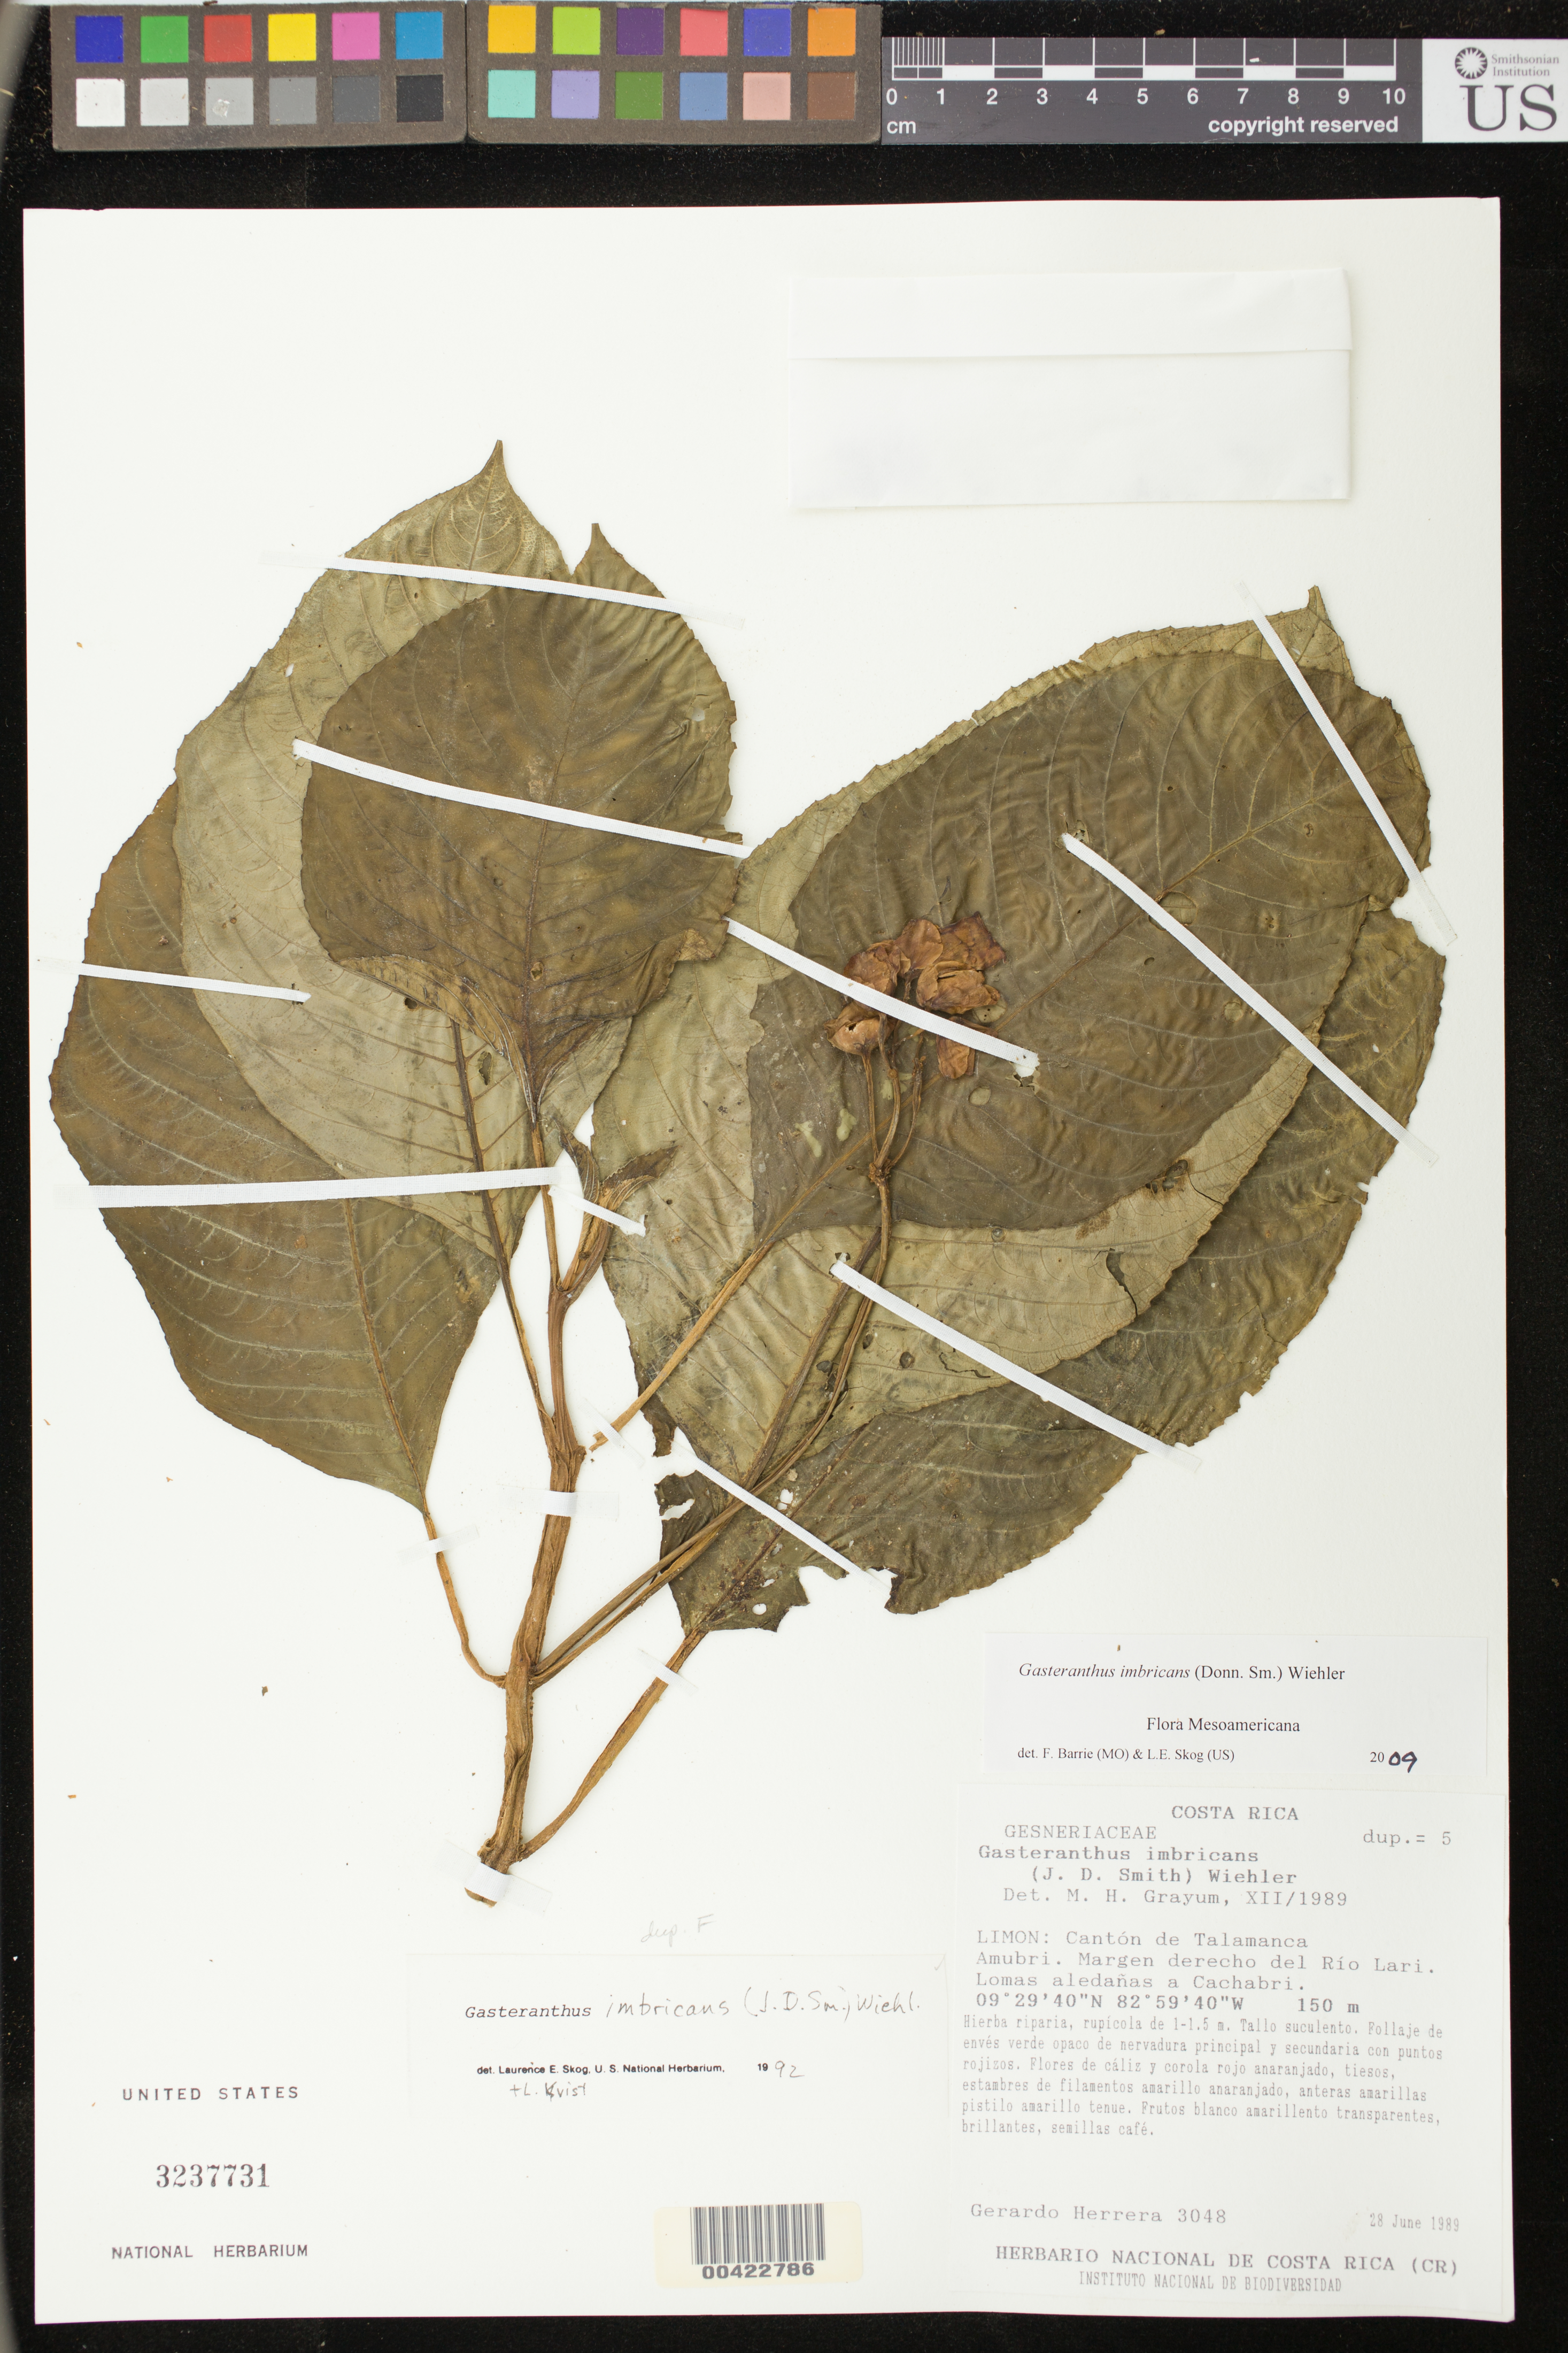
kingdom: Plantae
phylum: Tracheophyta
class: Magnoliopsida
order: Lamiales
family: Gesneriaceae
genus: Gasteranthus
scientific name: Gasteranthus imbricans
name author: (Donn. Sm.) Wiehler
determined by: Skog, Laurence E.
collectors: G. Herrera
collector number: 3048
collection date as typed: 28 Jun 1989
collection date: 1989-06-28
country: Costa Rica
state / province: Limón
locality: Cantón de Talamanca; Amubri. Margen derecho del Río Lari. Lomas aledañas a Cachabri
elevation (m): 150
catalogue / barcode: US 3237731